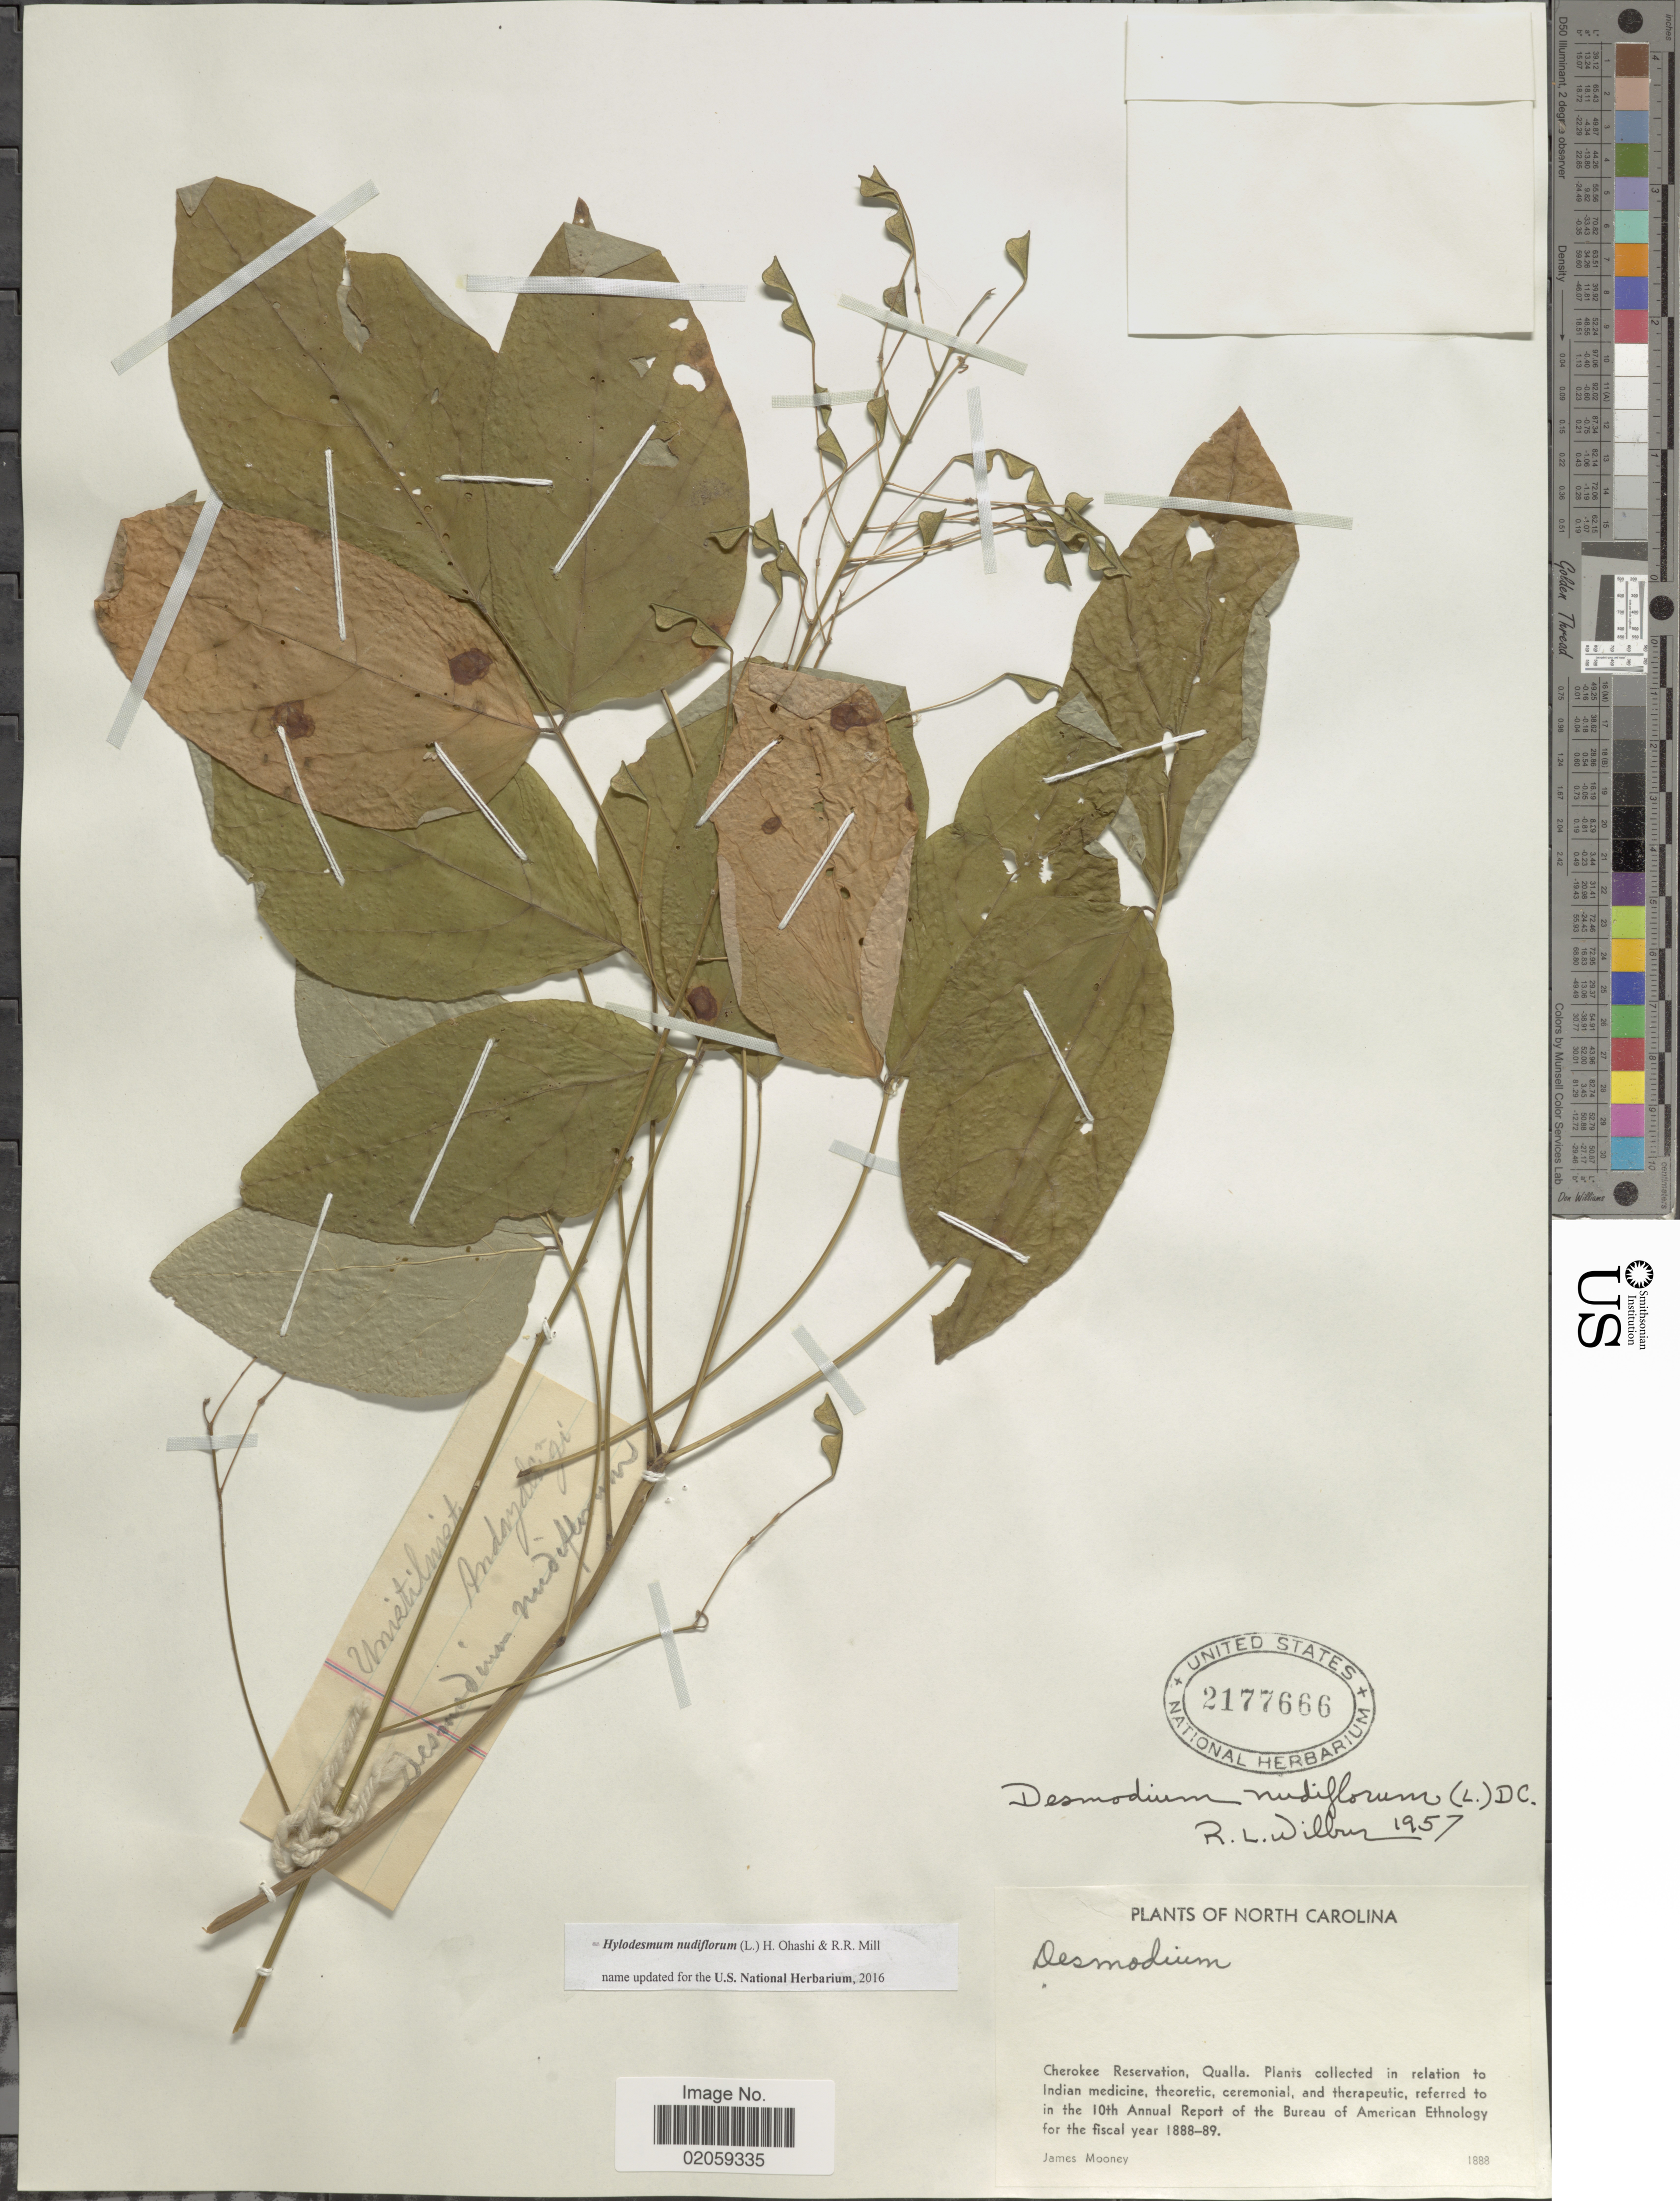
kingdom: Plantae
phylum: Tracheophyta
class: Magnoliopsida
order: Fabales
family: Fabaceae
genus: Hylodesmum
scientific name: Hylodesmum nudiflorum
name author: (L.) H. Ohashi & R.R. Mill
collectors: J. Mooney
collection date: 1888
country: United States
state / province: North Carolina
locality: Cherokee Reservation, Qualla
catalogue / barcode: US 2177666